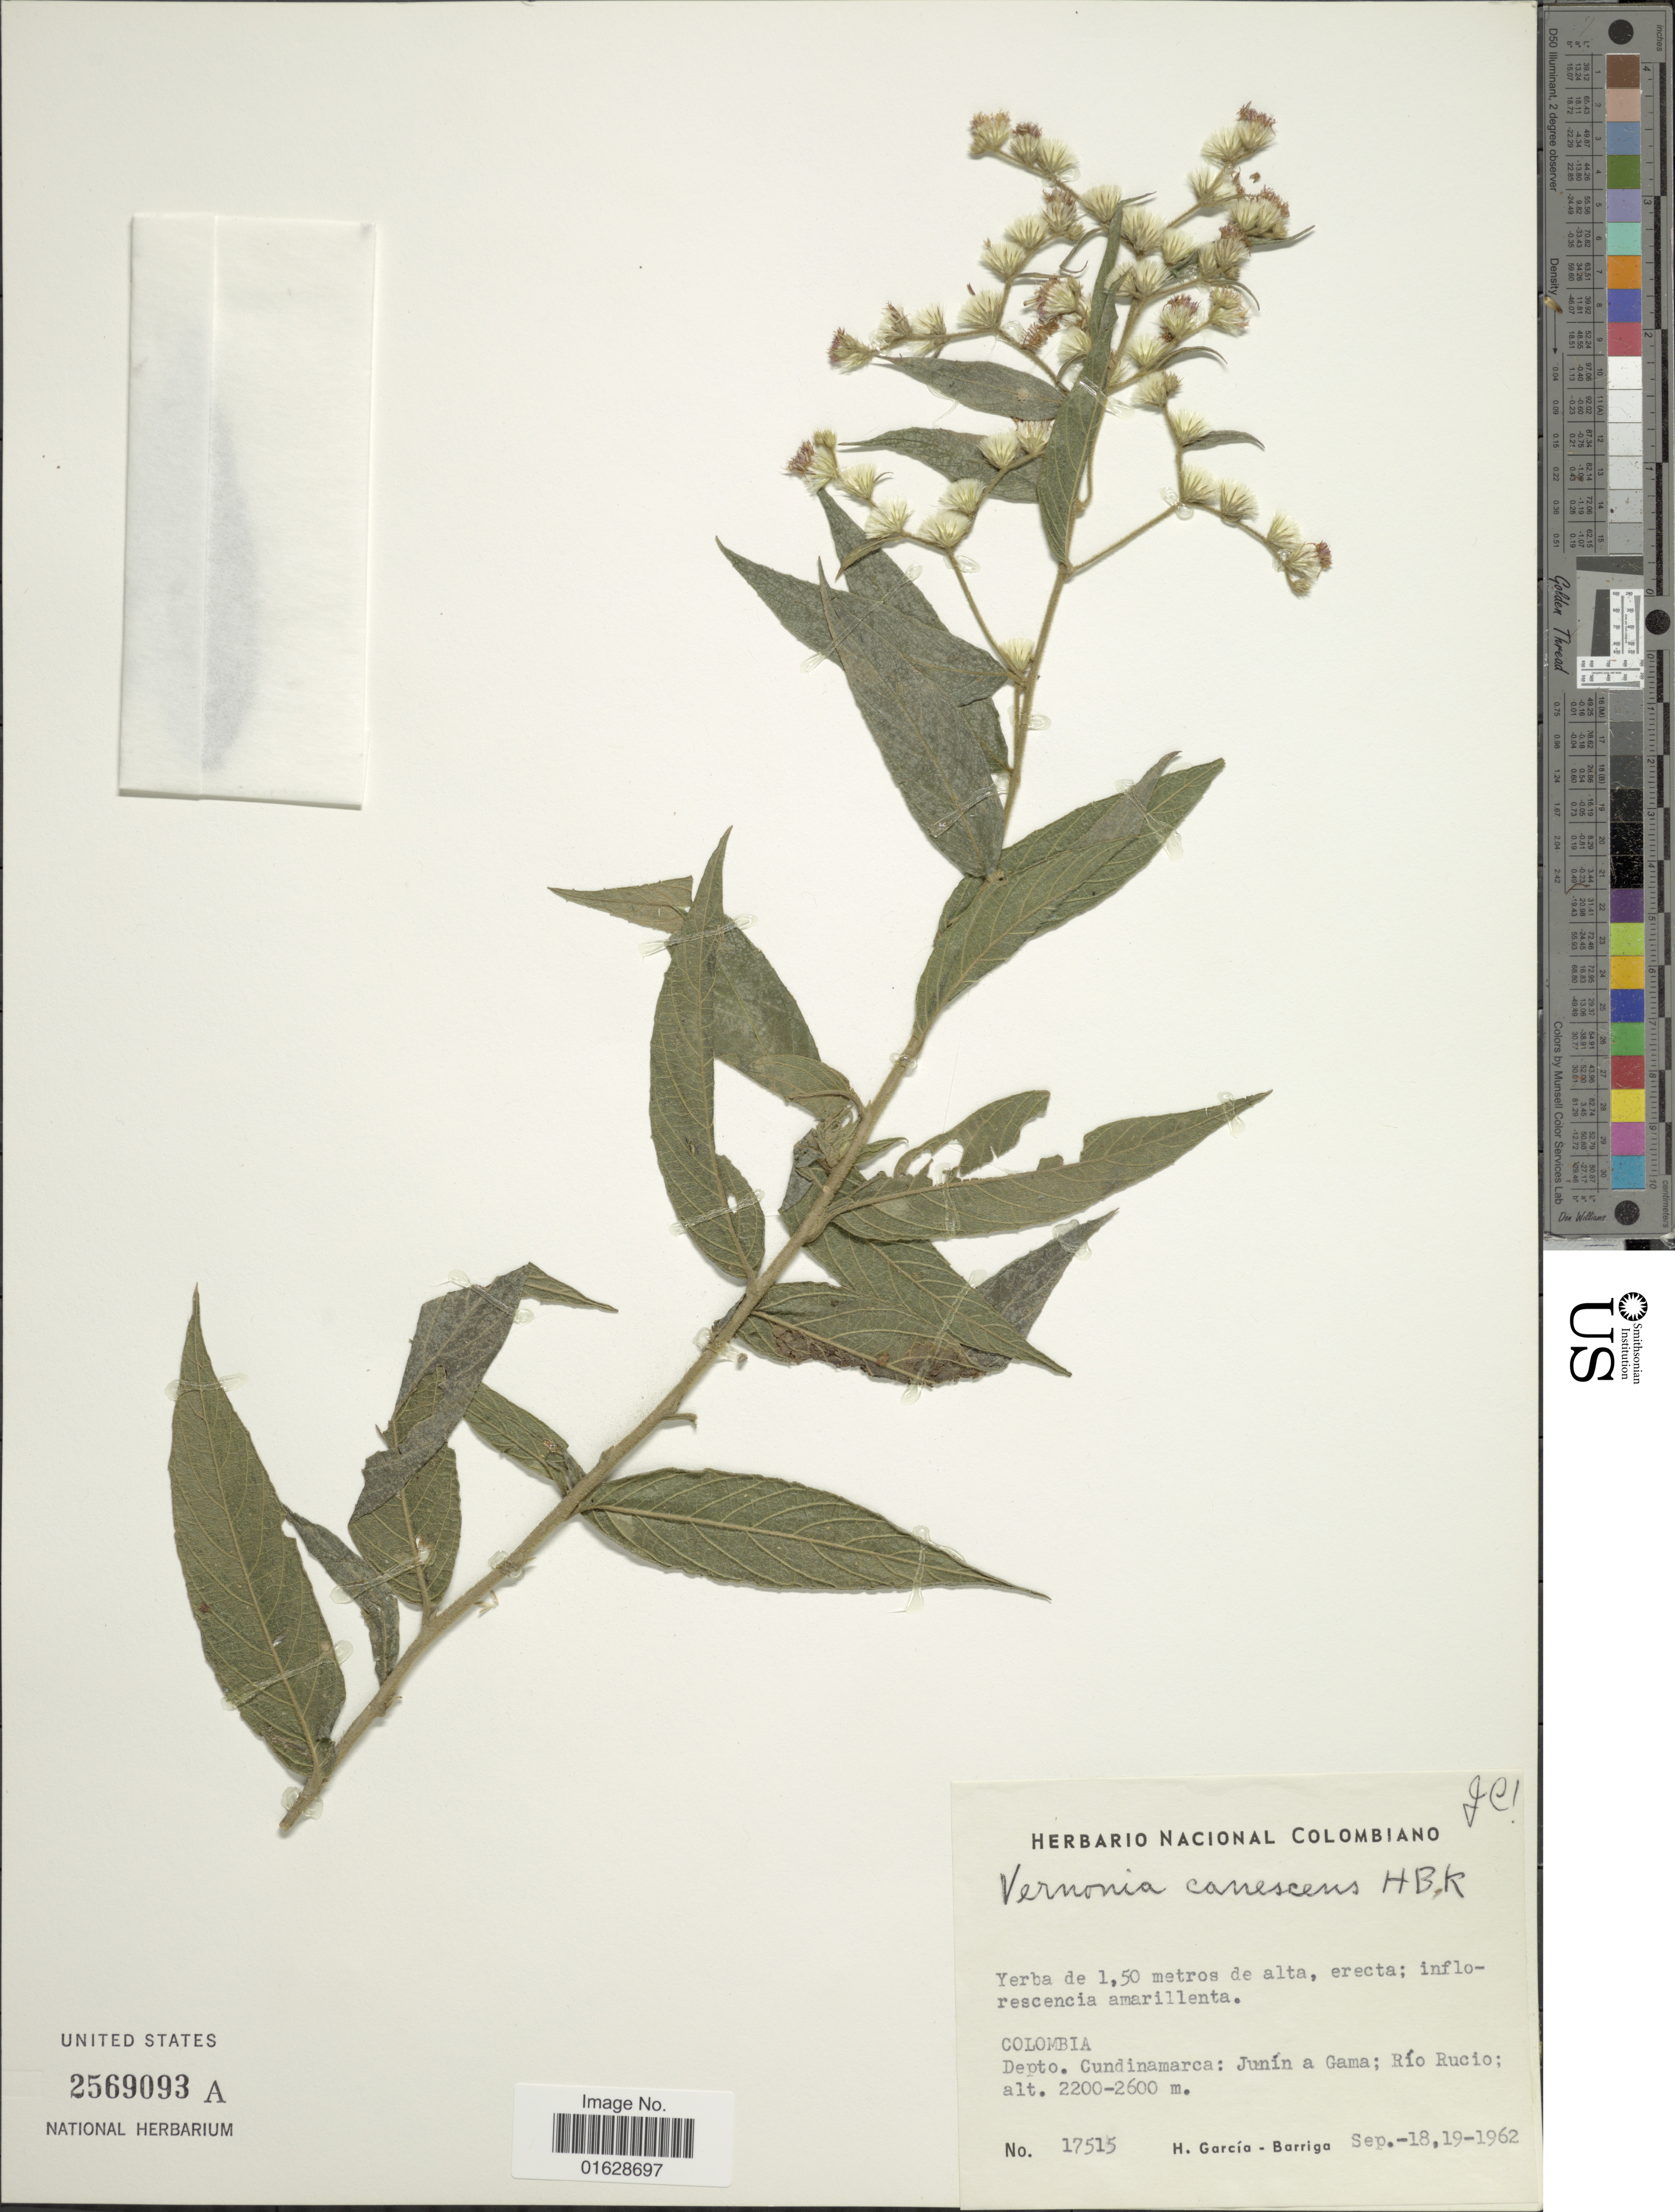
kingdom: Plantae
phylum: Tracheophyta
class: Magnoliopsida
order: Asterales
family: Asteraceae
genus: Lepidaploa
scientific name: Lepidaploa canescens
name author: (Kunth) H. Rob.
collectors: H. García Barriga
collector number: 17515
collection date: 1962-09-18/1962-09-19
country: Colombia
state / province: Cundinamarca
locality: Colombia. Depto. Cundinamarca; Junin a Gama; Rio Rucio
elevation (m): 2200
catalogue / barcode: US 2569093A